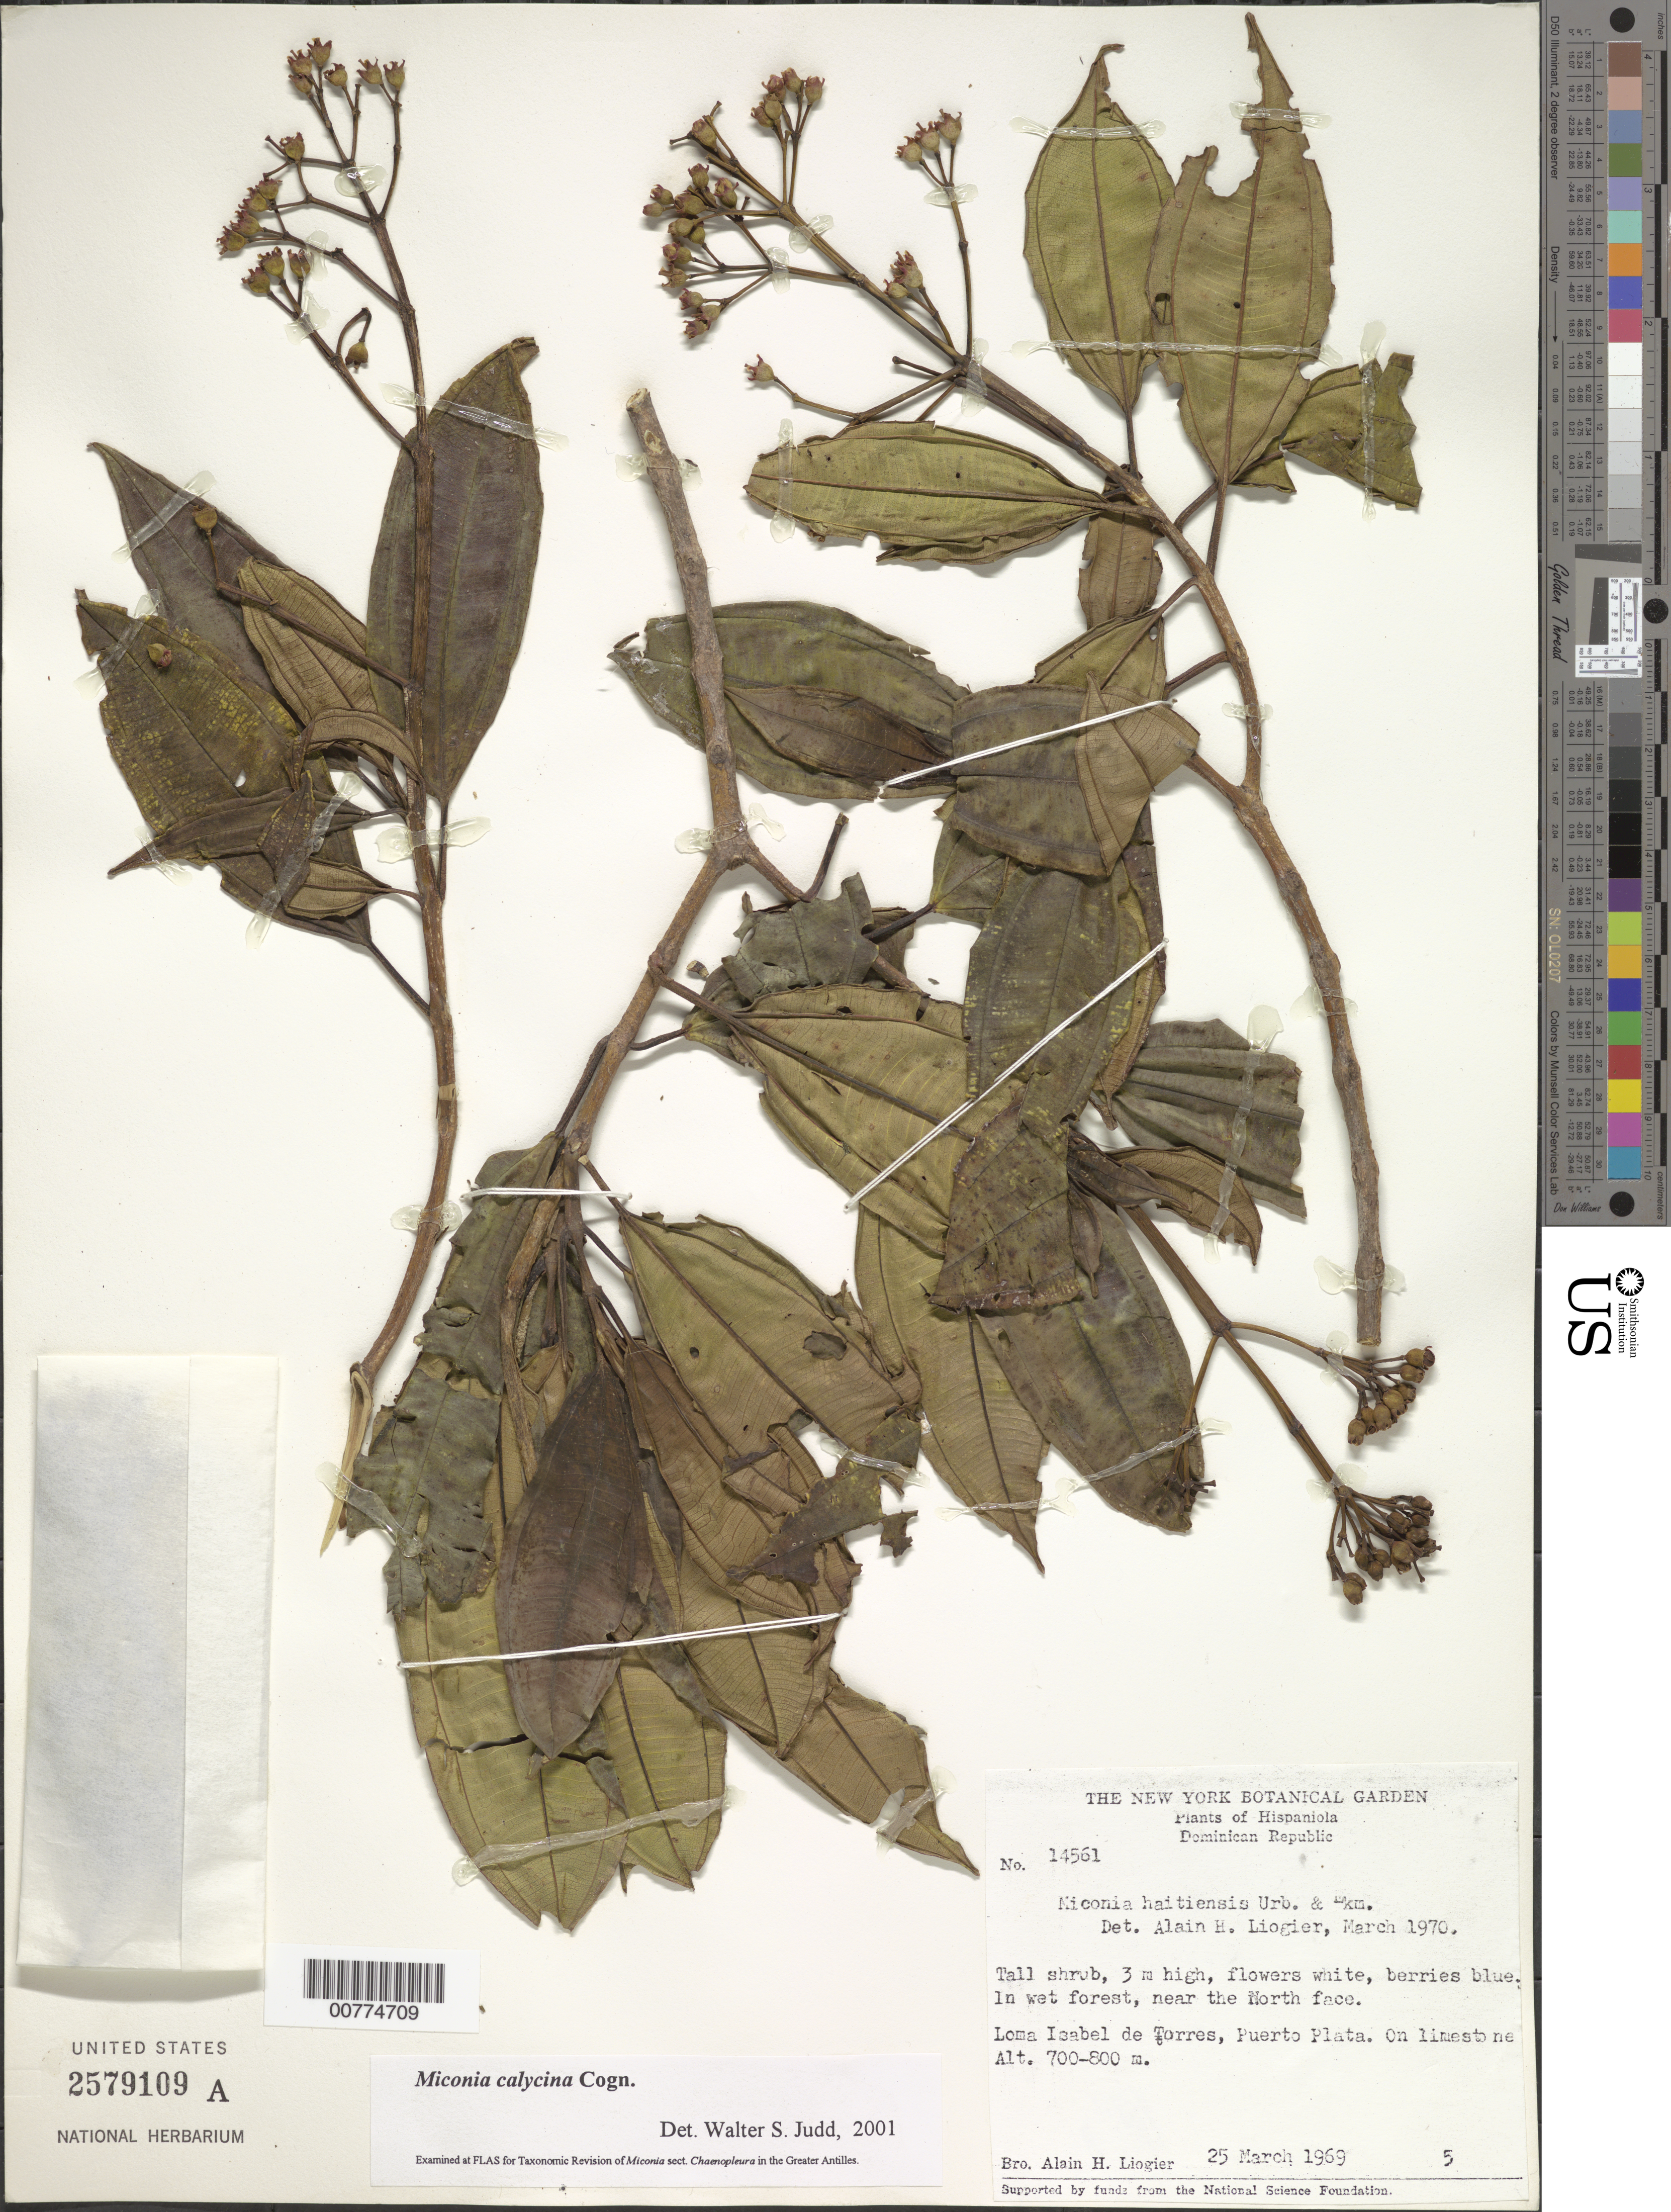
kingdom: Plantae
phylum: Tracheophyta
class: Magnoliopsida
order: Myrtales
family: Melastomataceae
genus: Miconia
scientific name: Miconia calycina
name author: Cogn.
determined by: Judd, Walter S.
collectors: A. H. Liogier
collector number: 14561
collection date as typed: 25 Mar 1969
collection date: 1969-03-25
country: Dominican Republic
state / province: Puerto Plata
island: Hispaniola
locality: Loma Isabel de Torres.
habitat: On limestone, in wet forest, near the north face.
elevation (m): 700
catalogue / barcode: US 2579109A